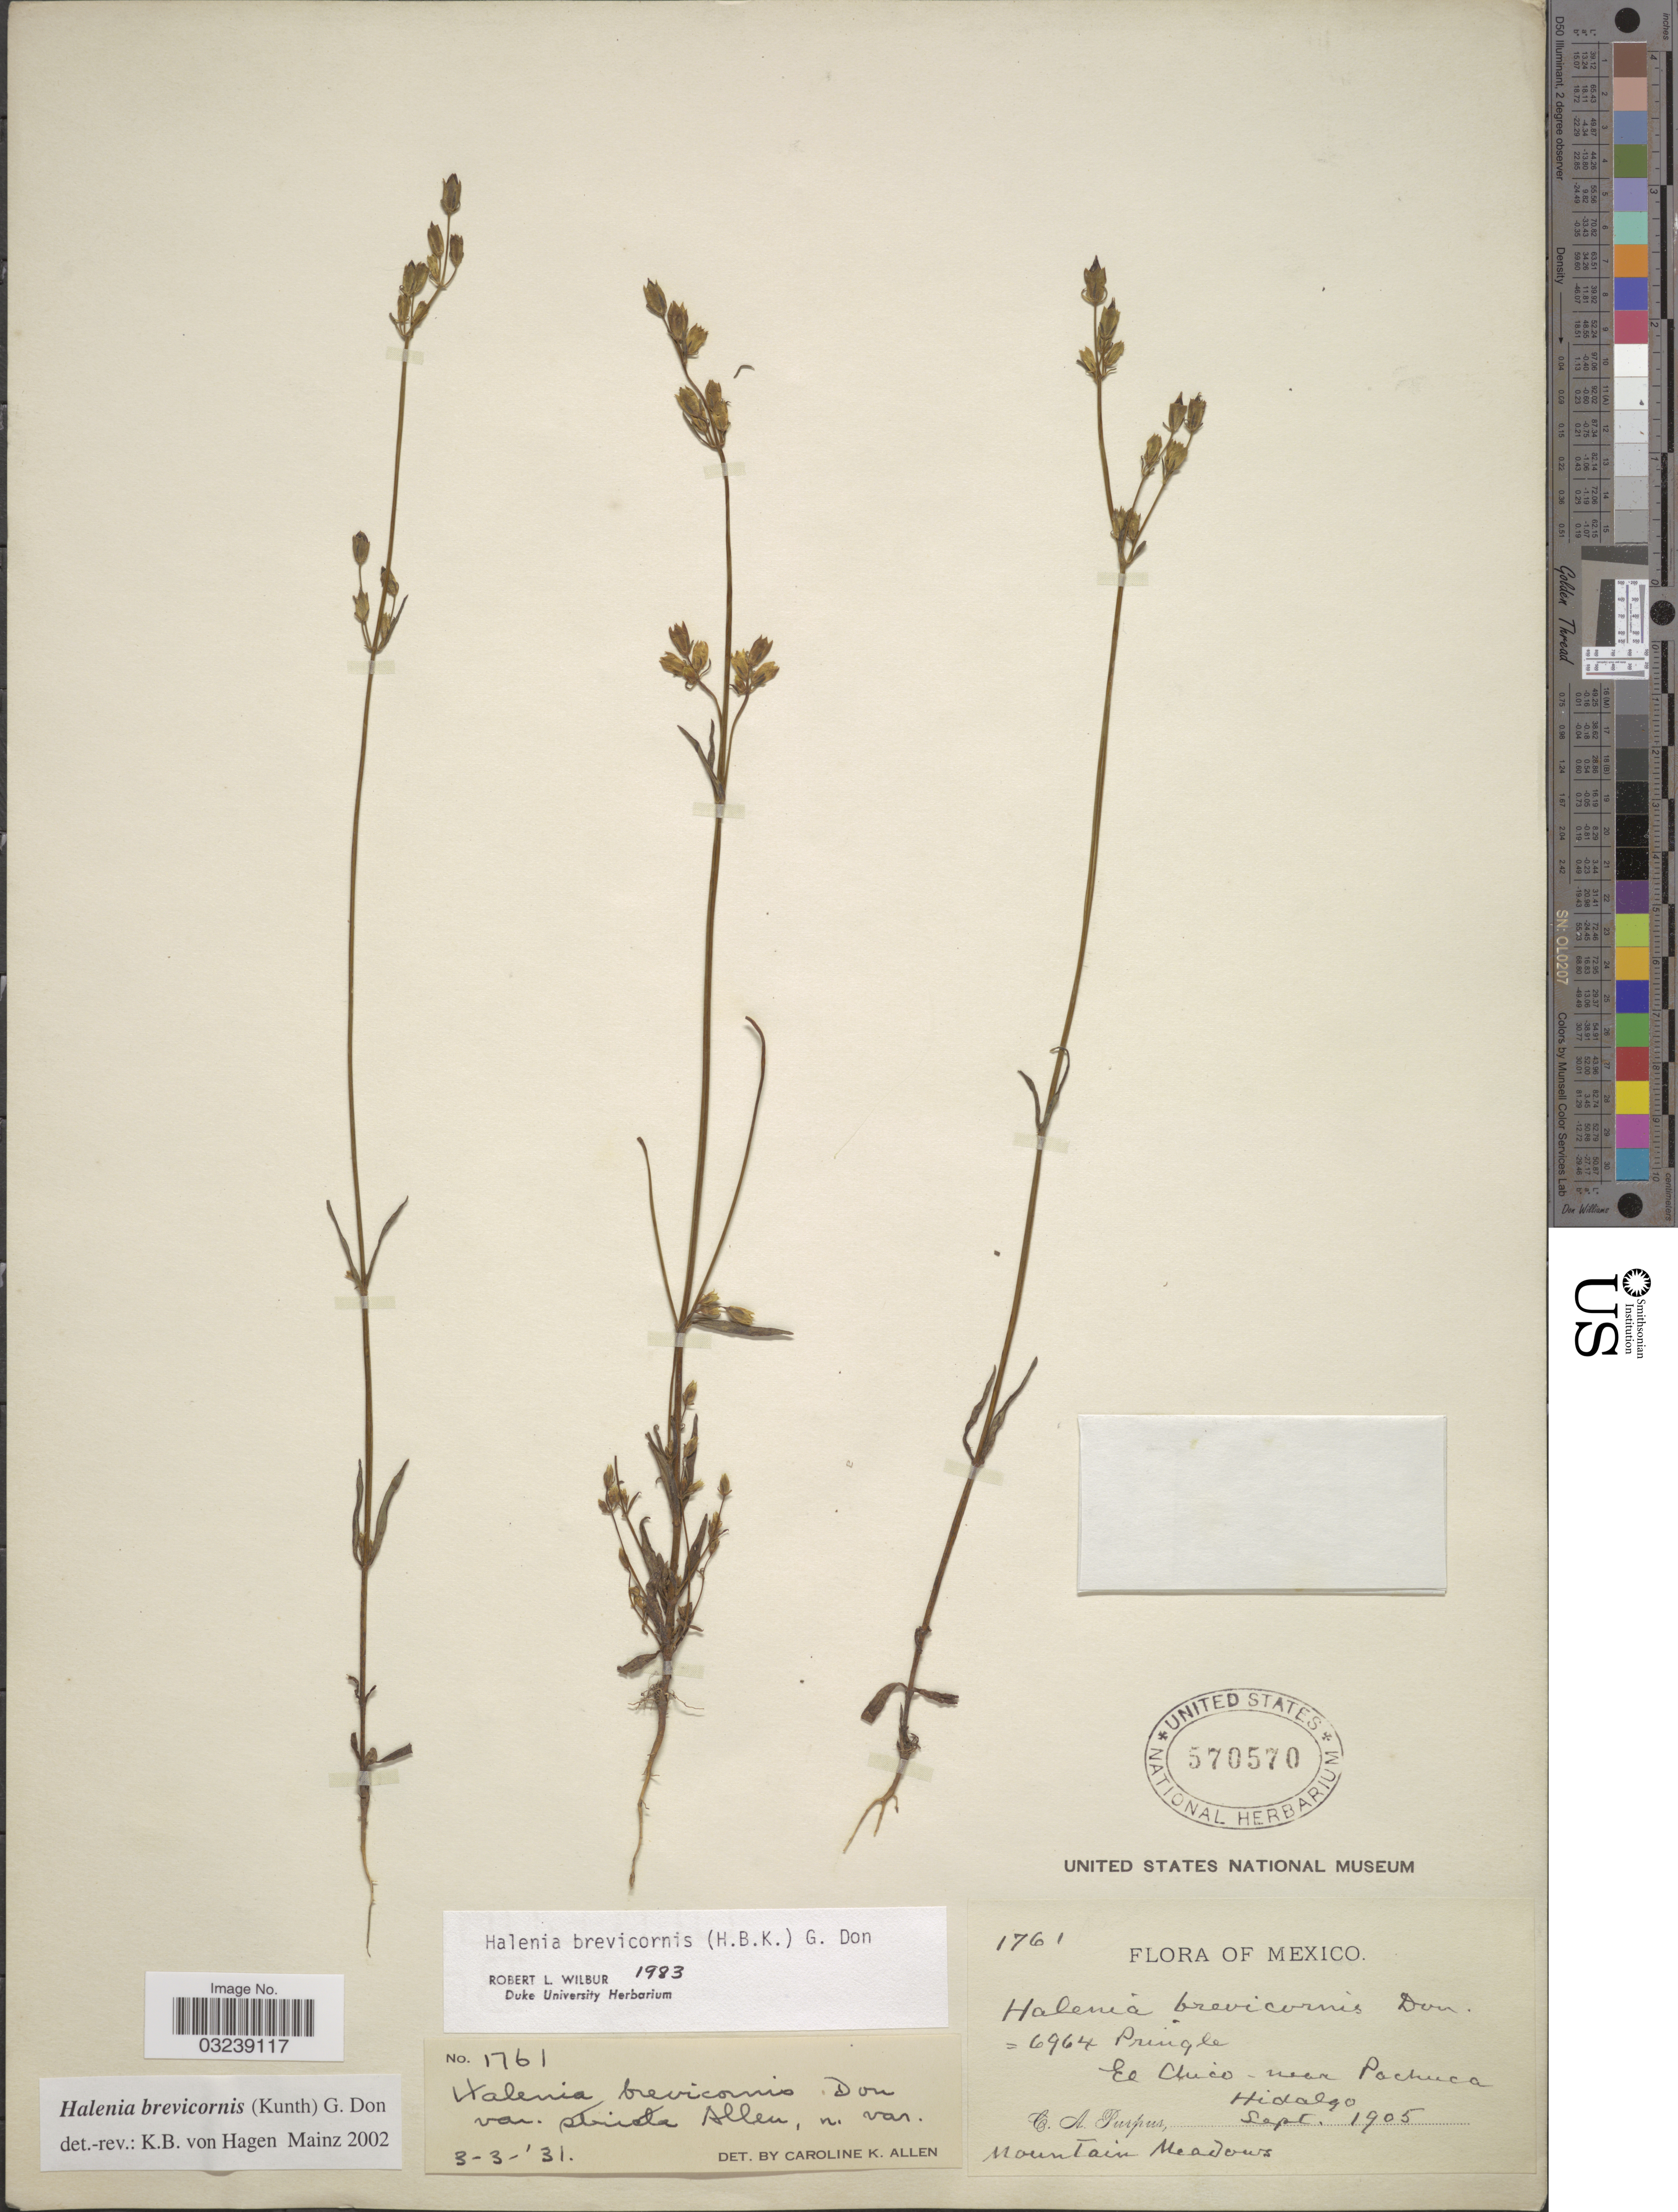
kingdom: Plantae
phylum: Tracheophyta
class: Magnoliopsida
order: Gentianales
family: Gentianaceae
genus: Halenia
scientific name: Halenia brevicornis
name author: (Kunth) G. Don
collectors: C. A. Purpus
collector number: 1761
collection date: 1905-09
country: Mexico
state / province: Hidalgo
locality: El Chico - near Pachuca.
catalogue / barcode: US 570570